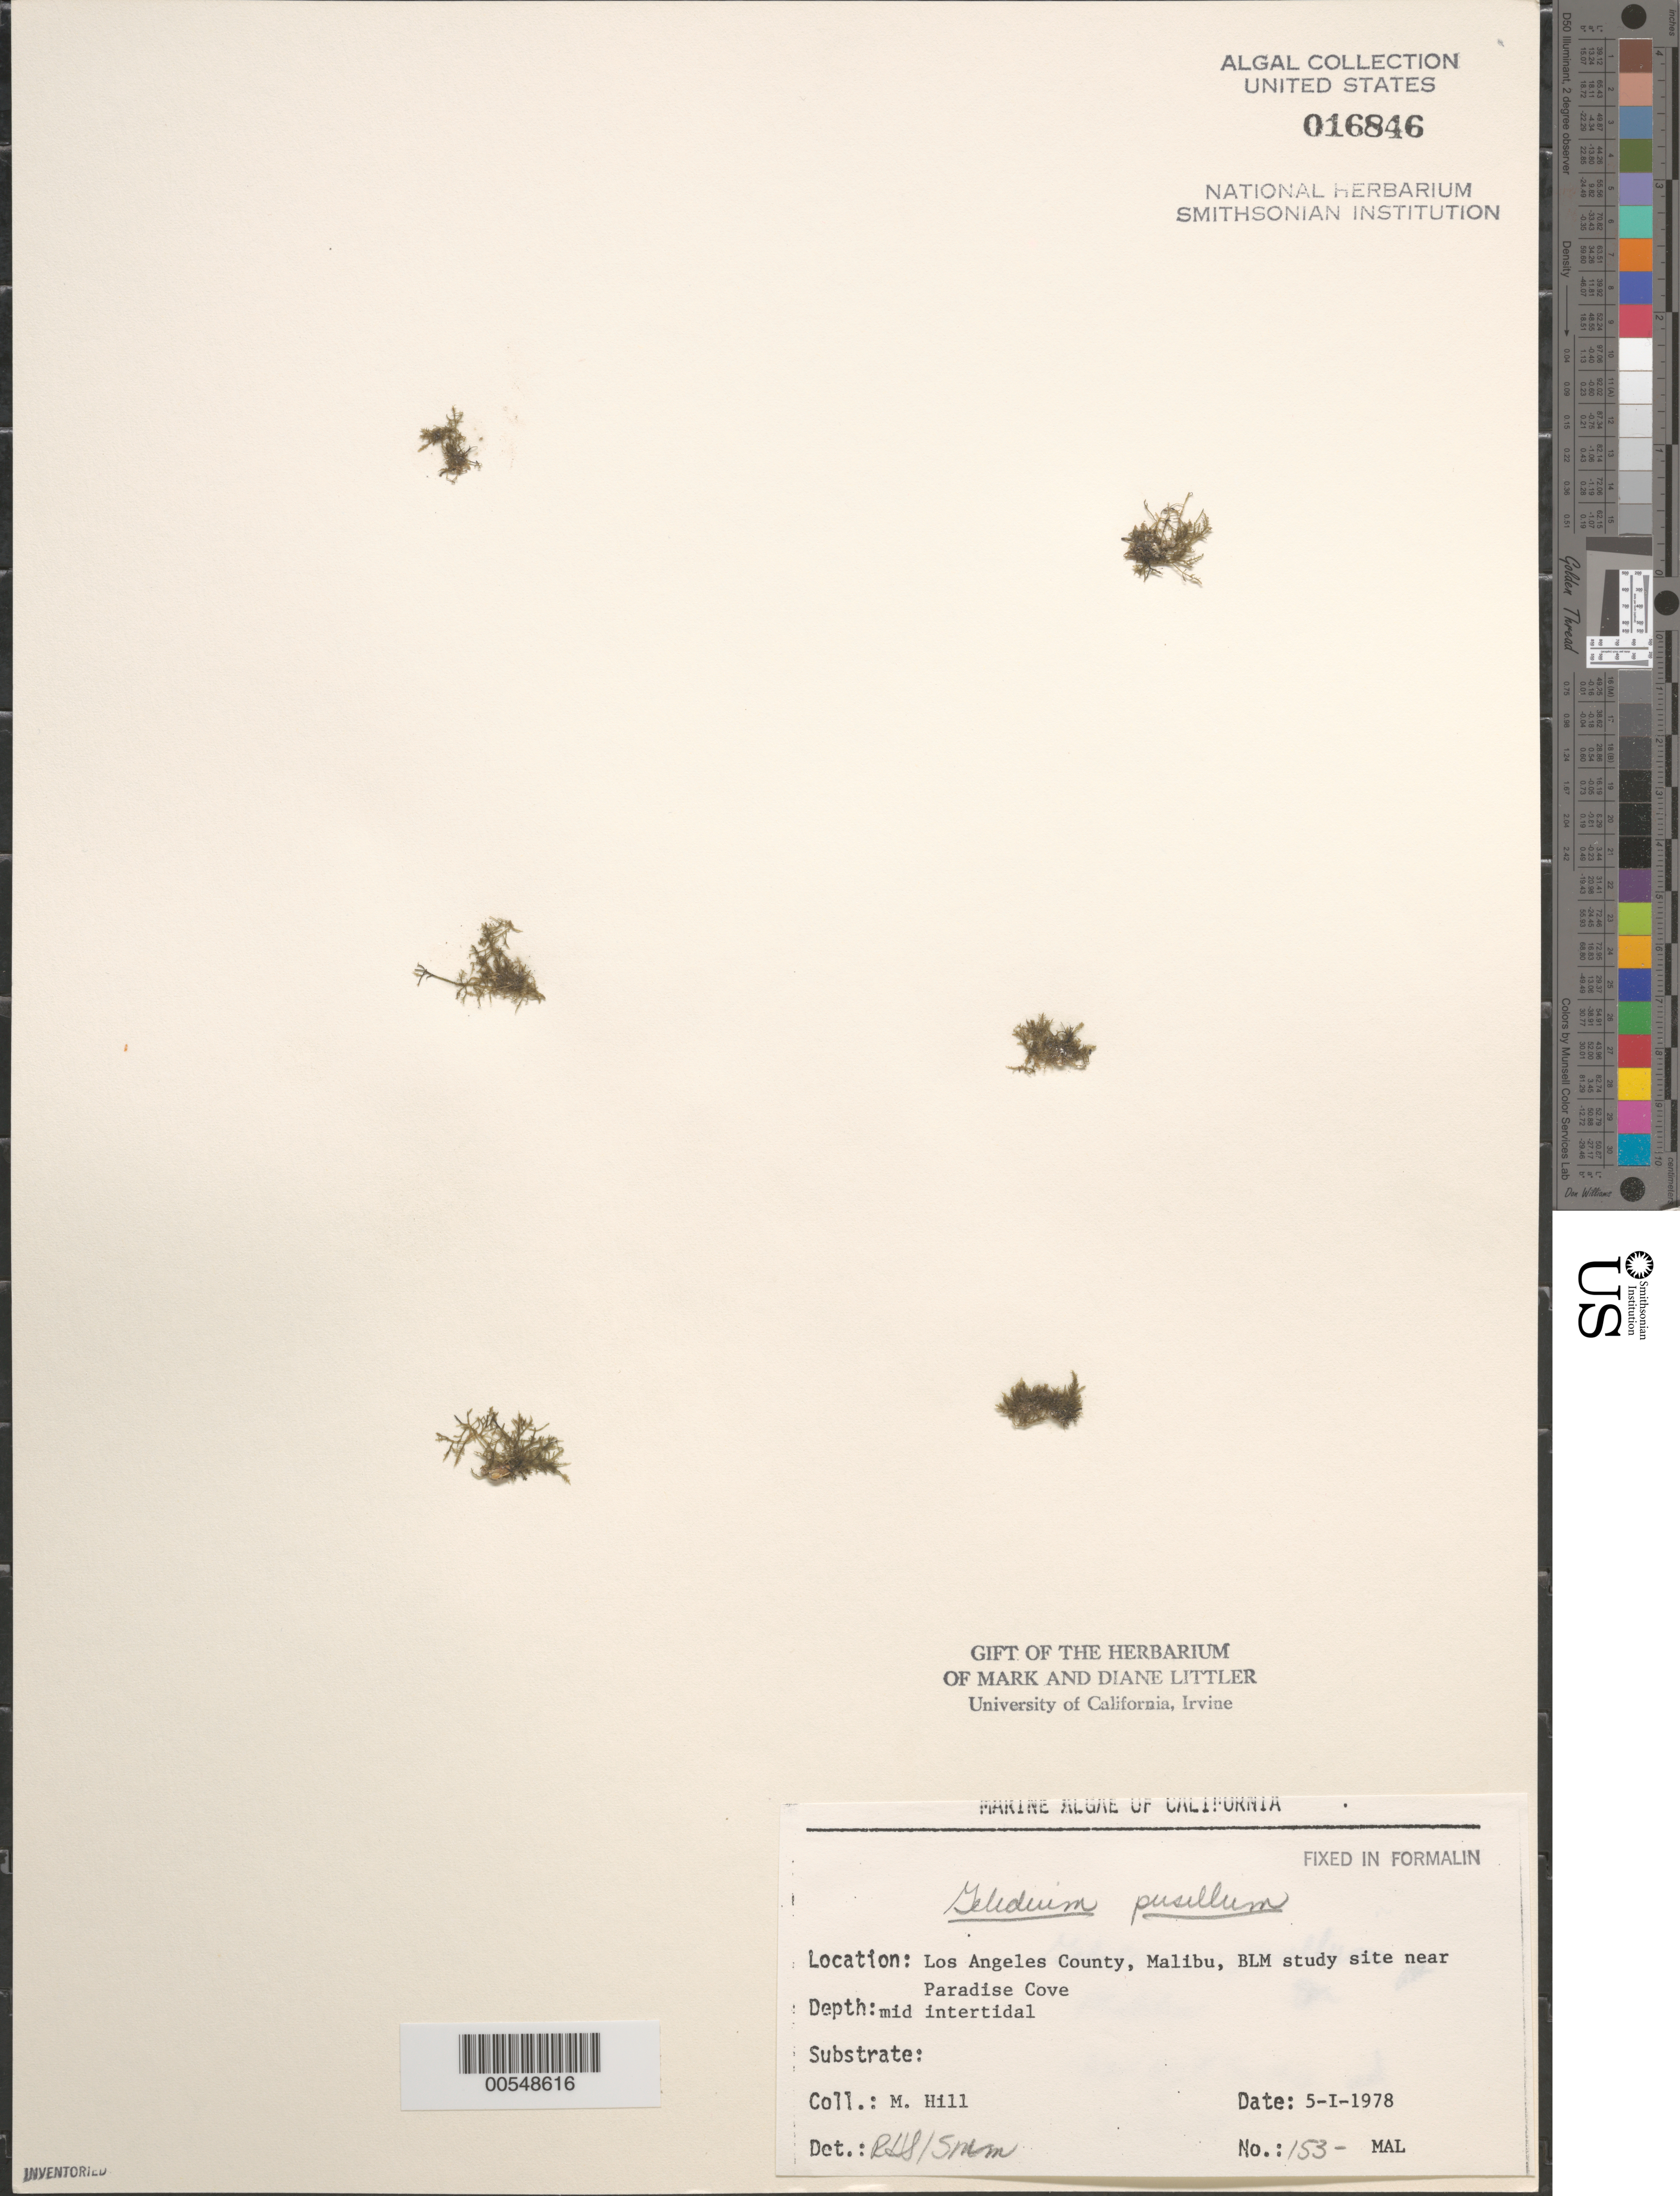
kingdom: Plantae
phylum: Rhodophyta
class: Florideophyceae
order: Gelidiales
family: Gelidiaceae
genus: Gelidium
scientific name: Gelidium pusillum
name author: (Stackh.) Le Jol.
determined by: Sims, Robert H.; Murray, S. N.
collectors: M. Hill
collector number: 153-mal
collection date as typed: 05 Jan 1978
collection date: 1978-01-05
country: United States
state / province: California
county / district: Los Angeles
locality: Malibu near Paradise Cove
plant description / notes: BLM-SOCALBIGHT Rocky Intertidal Survey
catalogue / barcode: US 16846